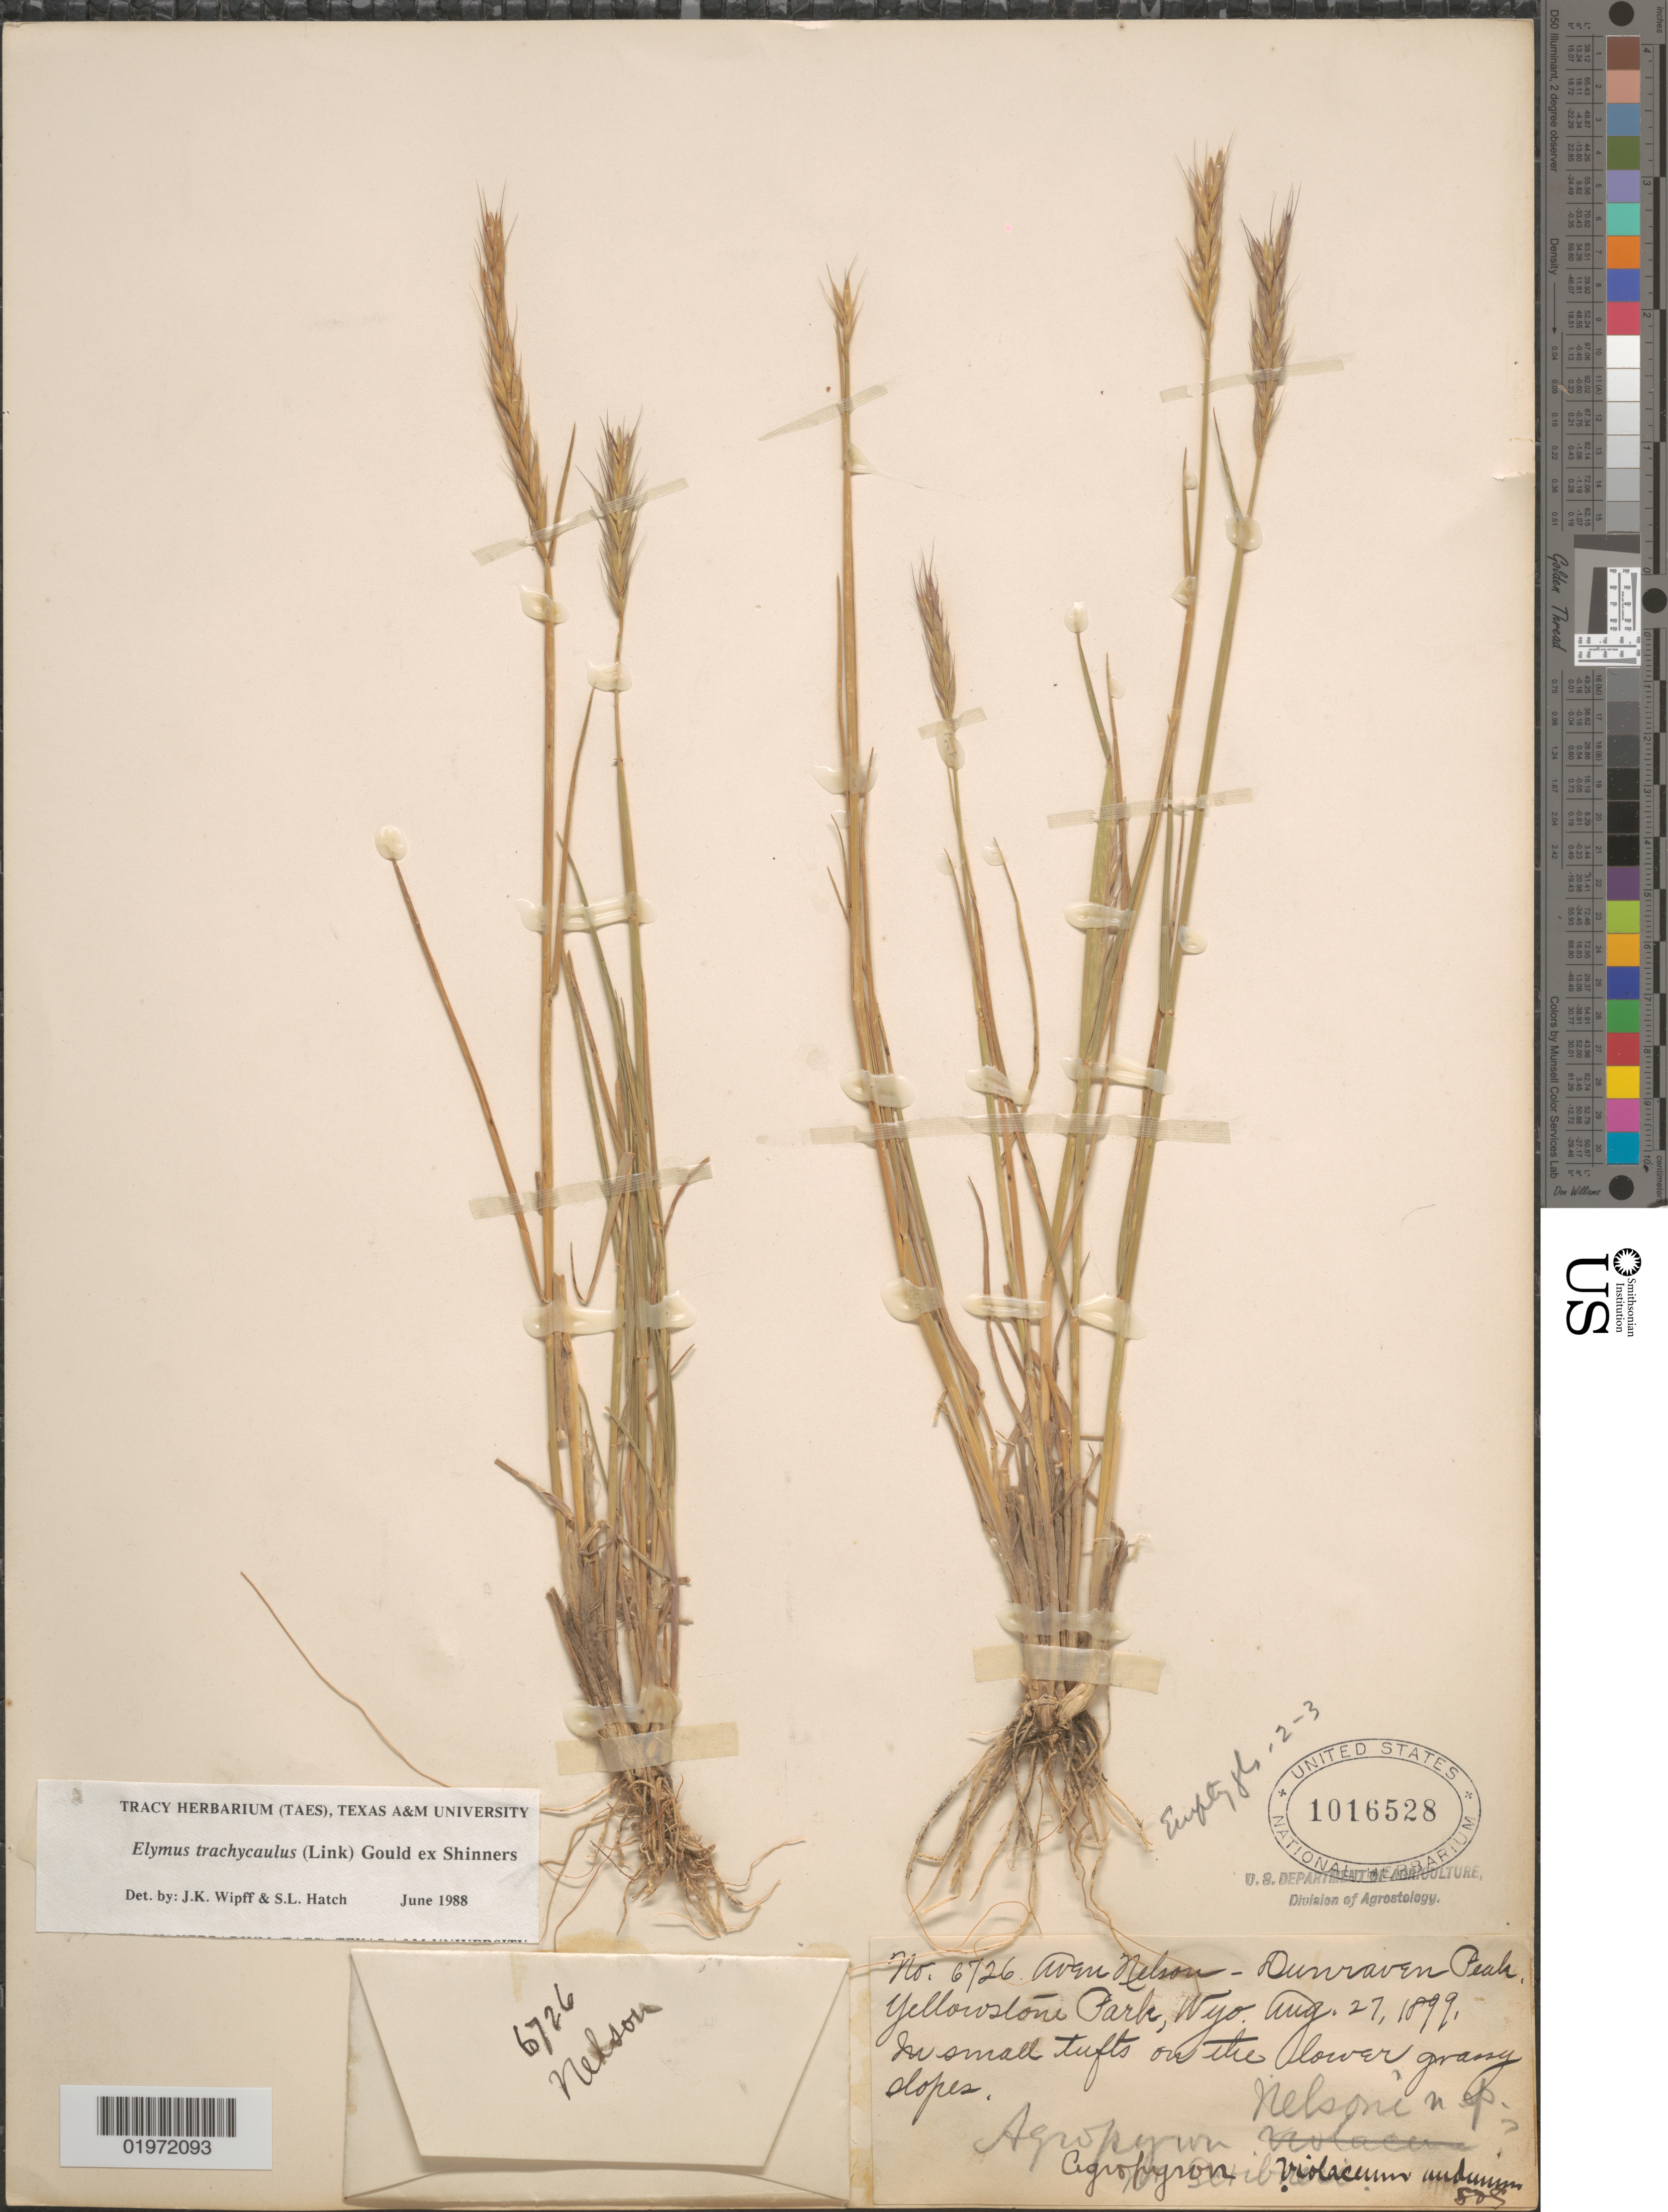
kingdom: Plantae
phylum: Tracheophyta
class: Liliopsida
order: Poales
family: Poaceae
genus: Elymus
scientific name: Elymus trachycaulus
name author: (Link) Gould ex Shinners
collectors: A. Nelson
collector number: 6726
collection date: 1899-08-27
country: United States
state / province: Wyoming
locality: Dunraven Peak, Yellowstone Park.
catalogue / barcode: US 1016528